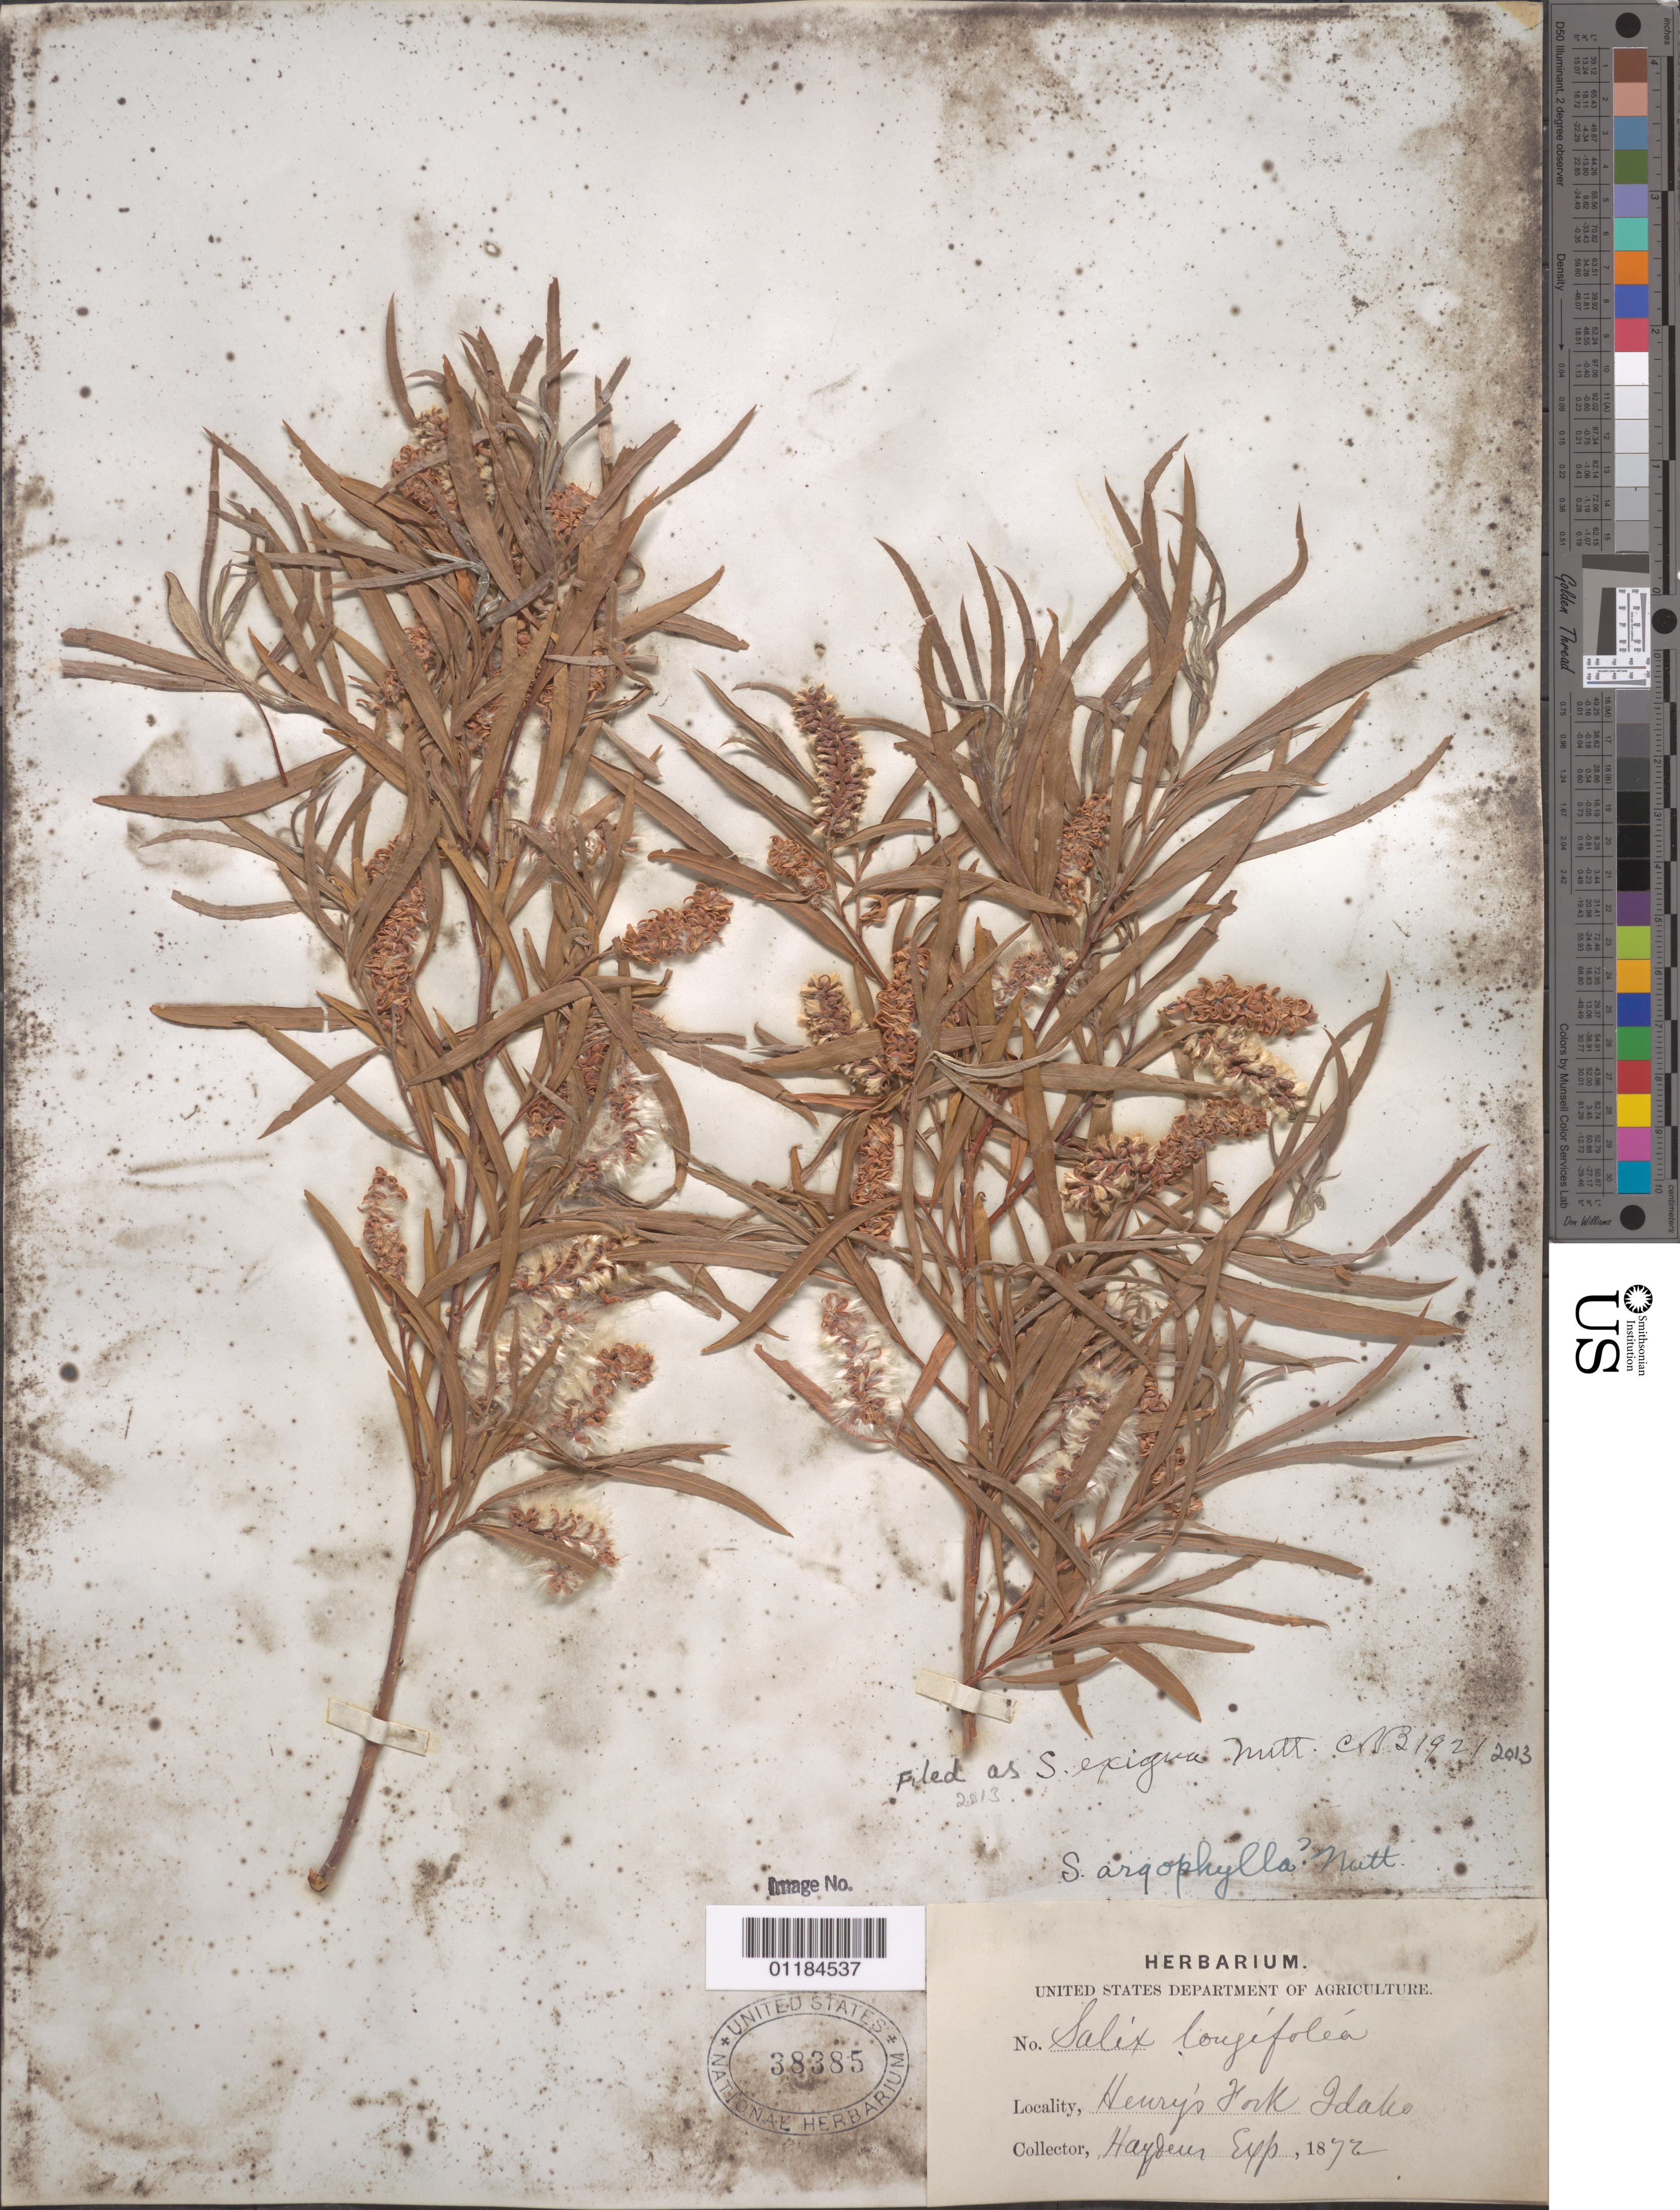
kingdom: Plantae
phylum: Tracheophyta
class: Magnoliopsida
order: Malpighiales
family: Salicaceae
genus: Salix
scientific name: Salix exigua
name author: Nutt.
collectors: -- Hayden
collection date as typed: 1872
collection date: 1872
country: United States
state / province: Idaho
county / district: Madison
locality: Henry's Fork.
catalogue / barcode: US 38385